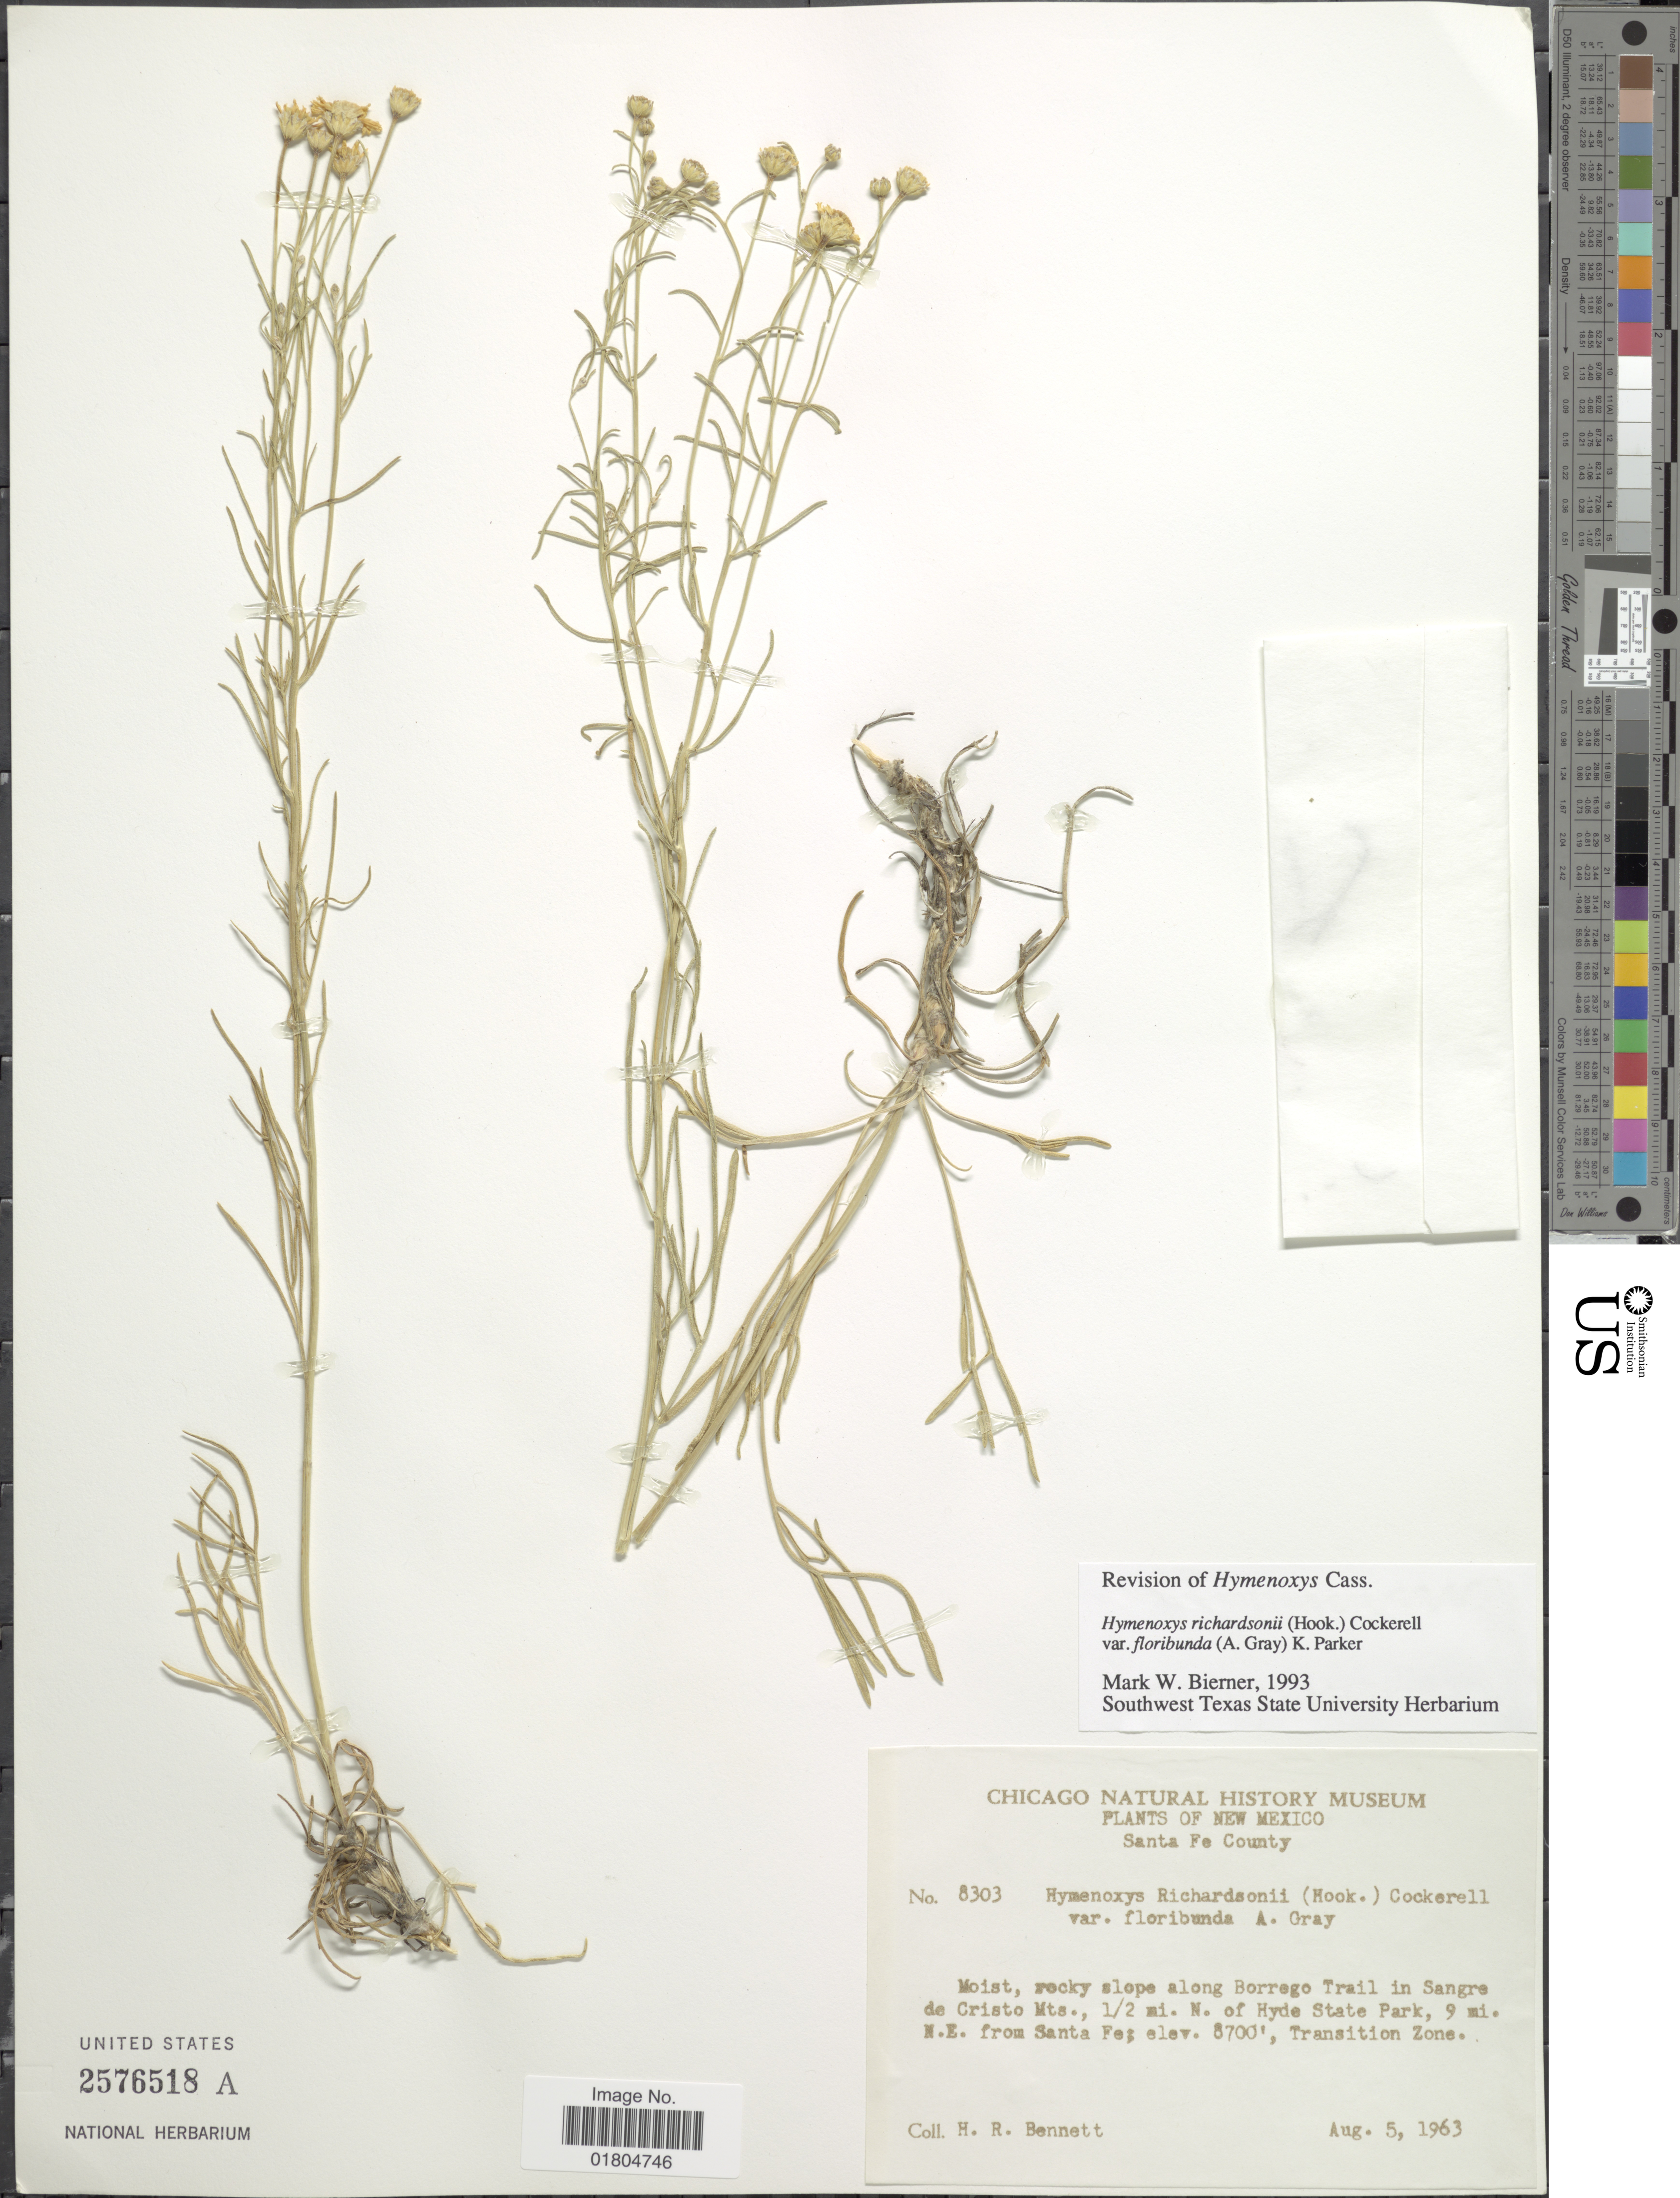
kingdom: Plantae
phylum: Tracheophyta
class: Magnoliopsida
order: Asterales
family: Asteraceae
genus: Hymenoxys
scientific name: Hymenoxys richardsonii var. floribunda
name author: (A. Gray) K.F. Parker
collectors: H. R. Bennett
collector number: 8303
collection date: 1963-08-05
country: United States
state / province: New Mexico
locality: Santa Fe County. along Borrego Trail in Sangre de Cristo Mts., 1/2 mi. N. of Hyde State Park, 9 mi. N.E. fromSanta Fe. Transition Zone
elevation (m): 2652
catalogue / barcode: US 2576518A